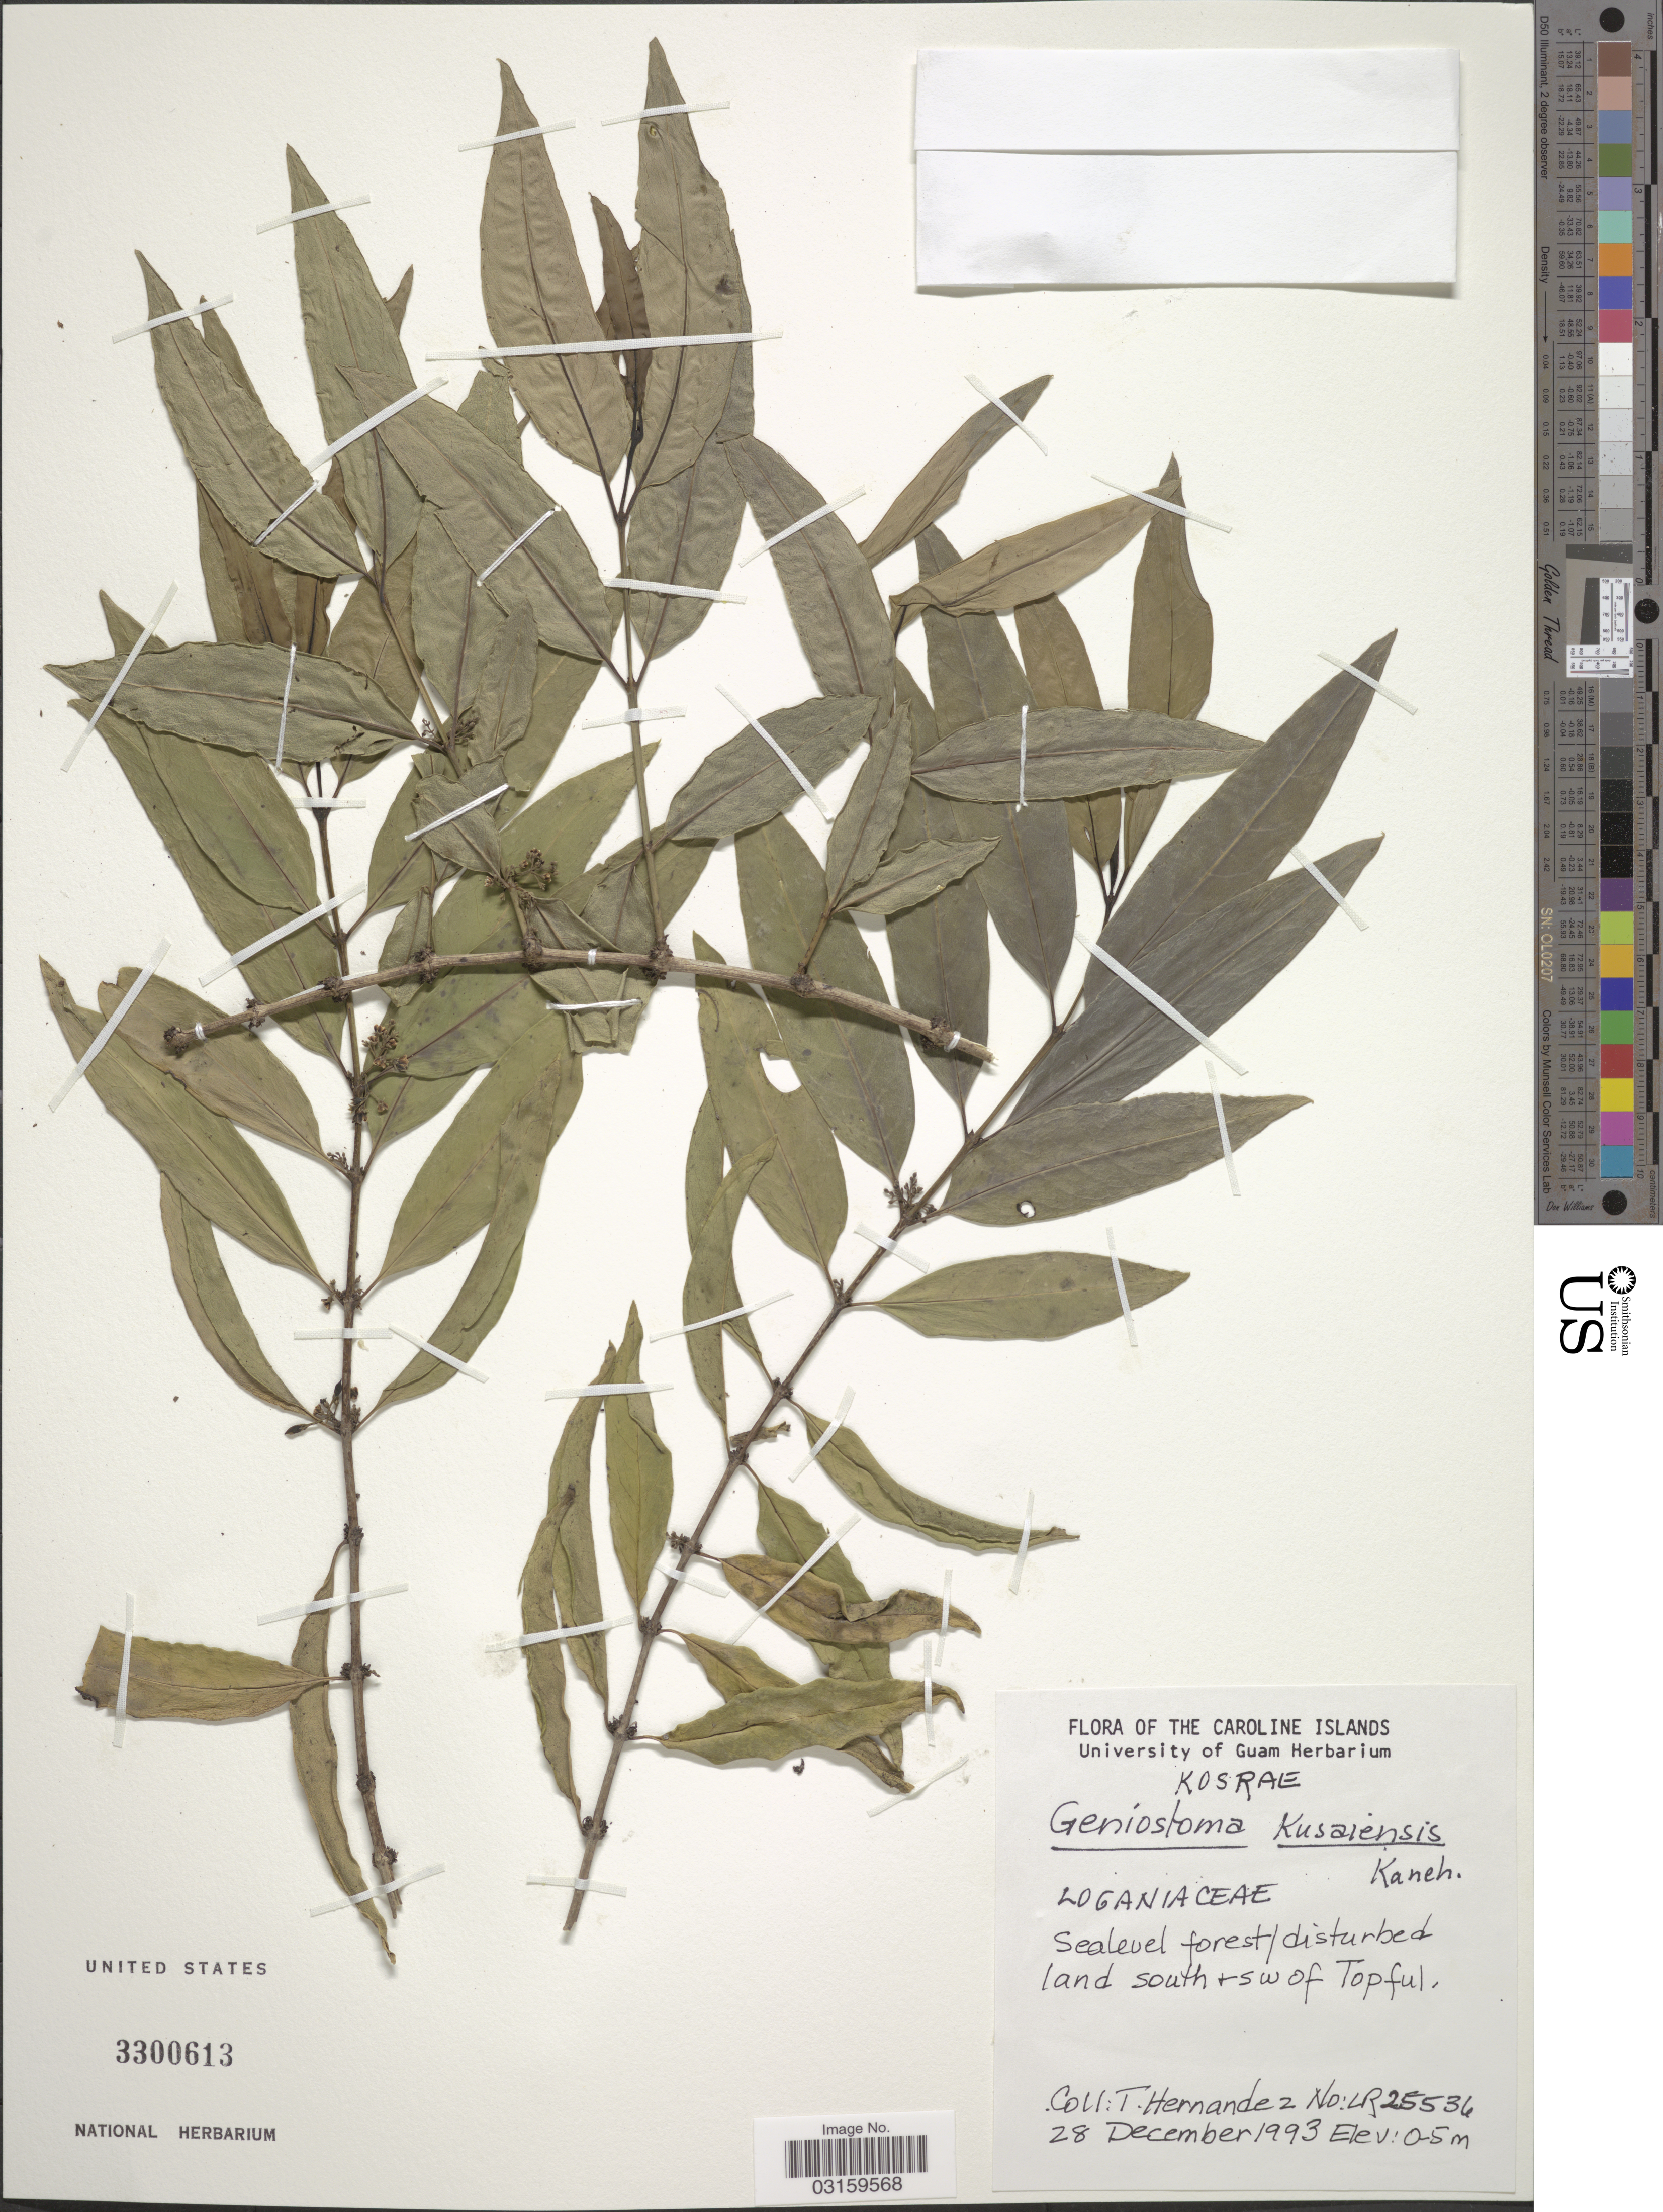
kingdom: Plantae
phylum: Tracheophyta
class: Magnoliopsida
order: Gentianales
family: Loganiaceae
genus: Geniostoma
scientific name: Geniostoma rupestre var. moluccanum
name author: (Blume) B.J. Conn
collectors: T. Hernandez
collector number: LR25536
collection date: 1993-12-28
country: Micronesia, Federated States of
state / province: Kosrae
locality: Caroline Islands. Kosrae. Sealevel forest/disturbed land south & SW of Topful.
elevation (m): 0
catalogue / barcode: US 3300613